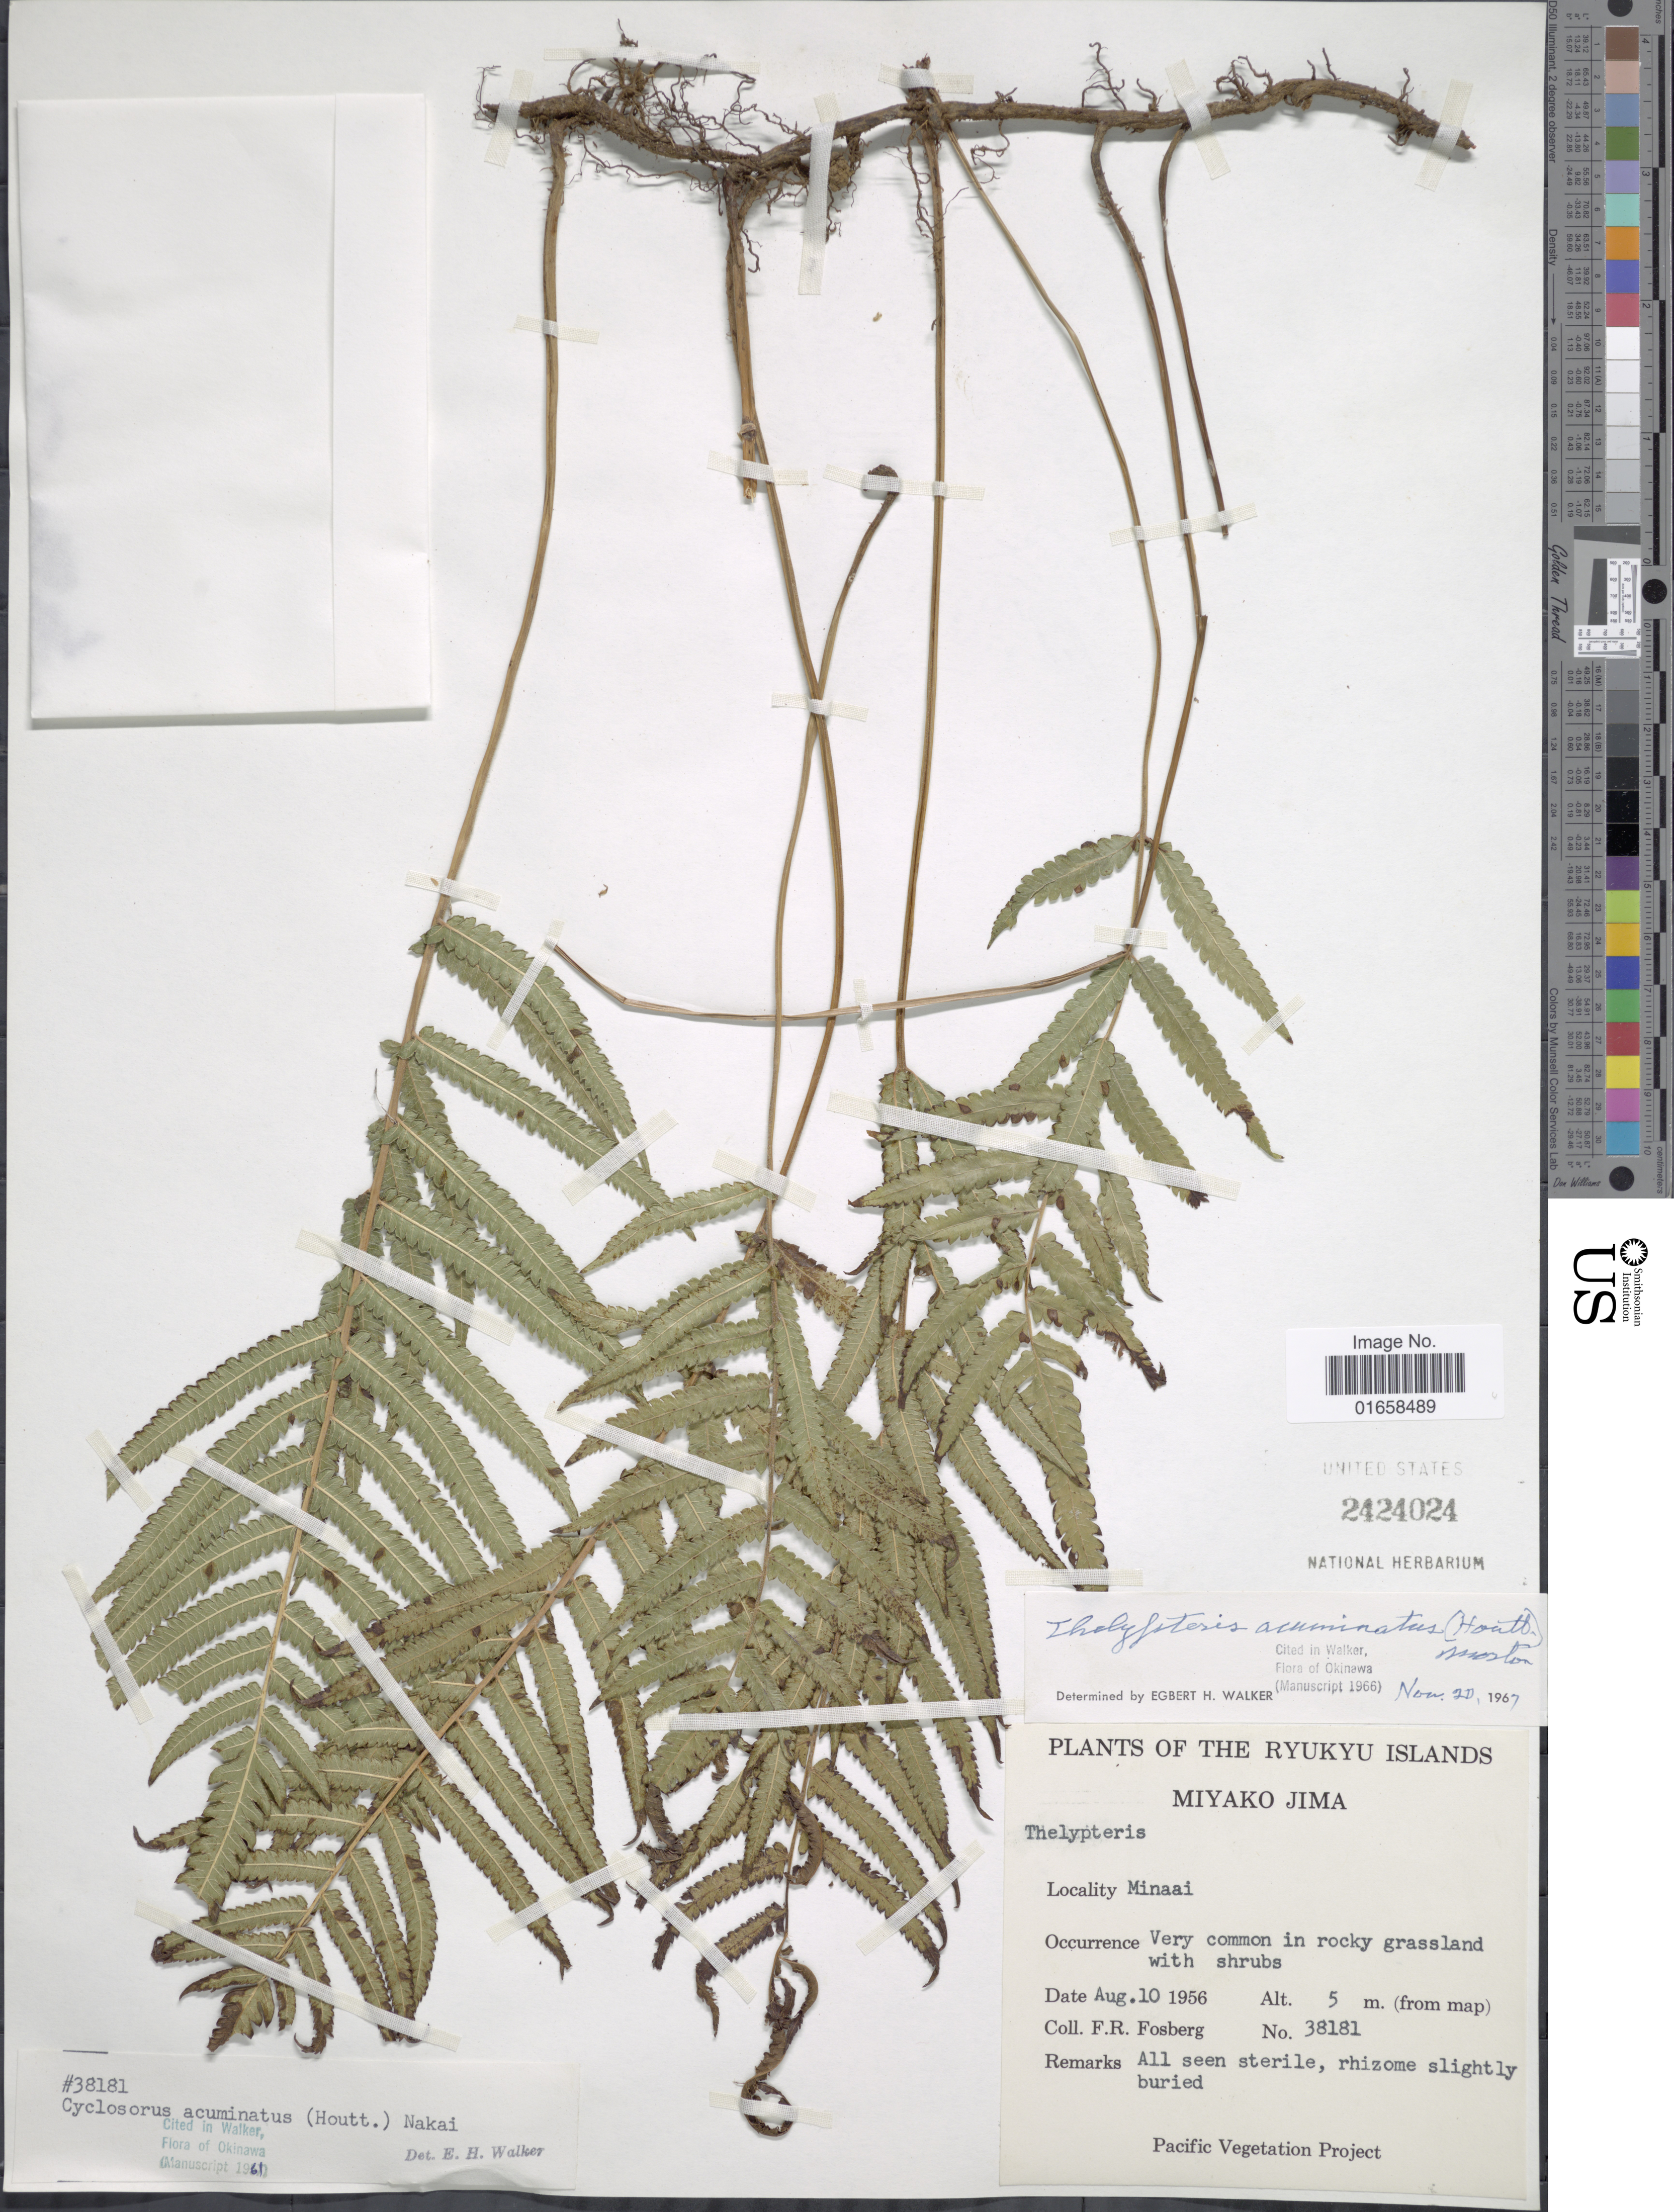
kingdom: Plantae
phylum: Tracheophyta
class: Polypodiopsida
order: Polypodiales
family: Thelypteridaceae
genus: Christella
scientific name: Christella acuminata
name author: (Houtt.) H. Lév.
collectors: F. R. Fosberg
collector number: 38181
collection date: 1956-08-10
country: Japan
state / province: Okinawa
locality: Ryukyu Islands. Miyako Jima. Minaai.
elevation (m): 5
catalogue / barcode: US 2424024